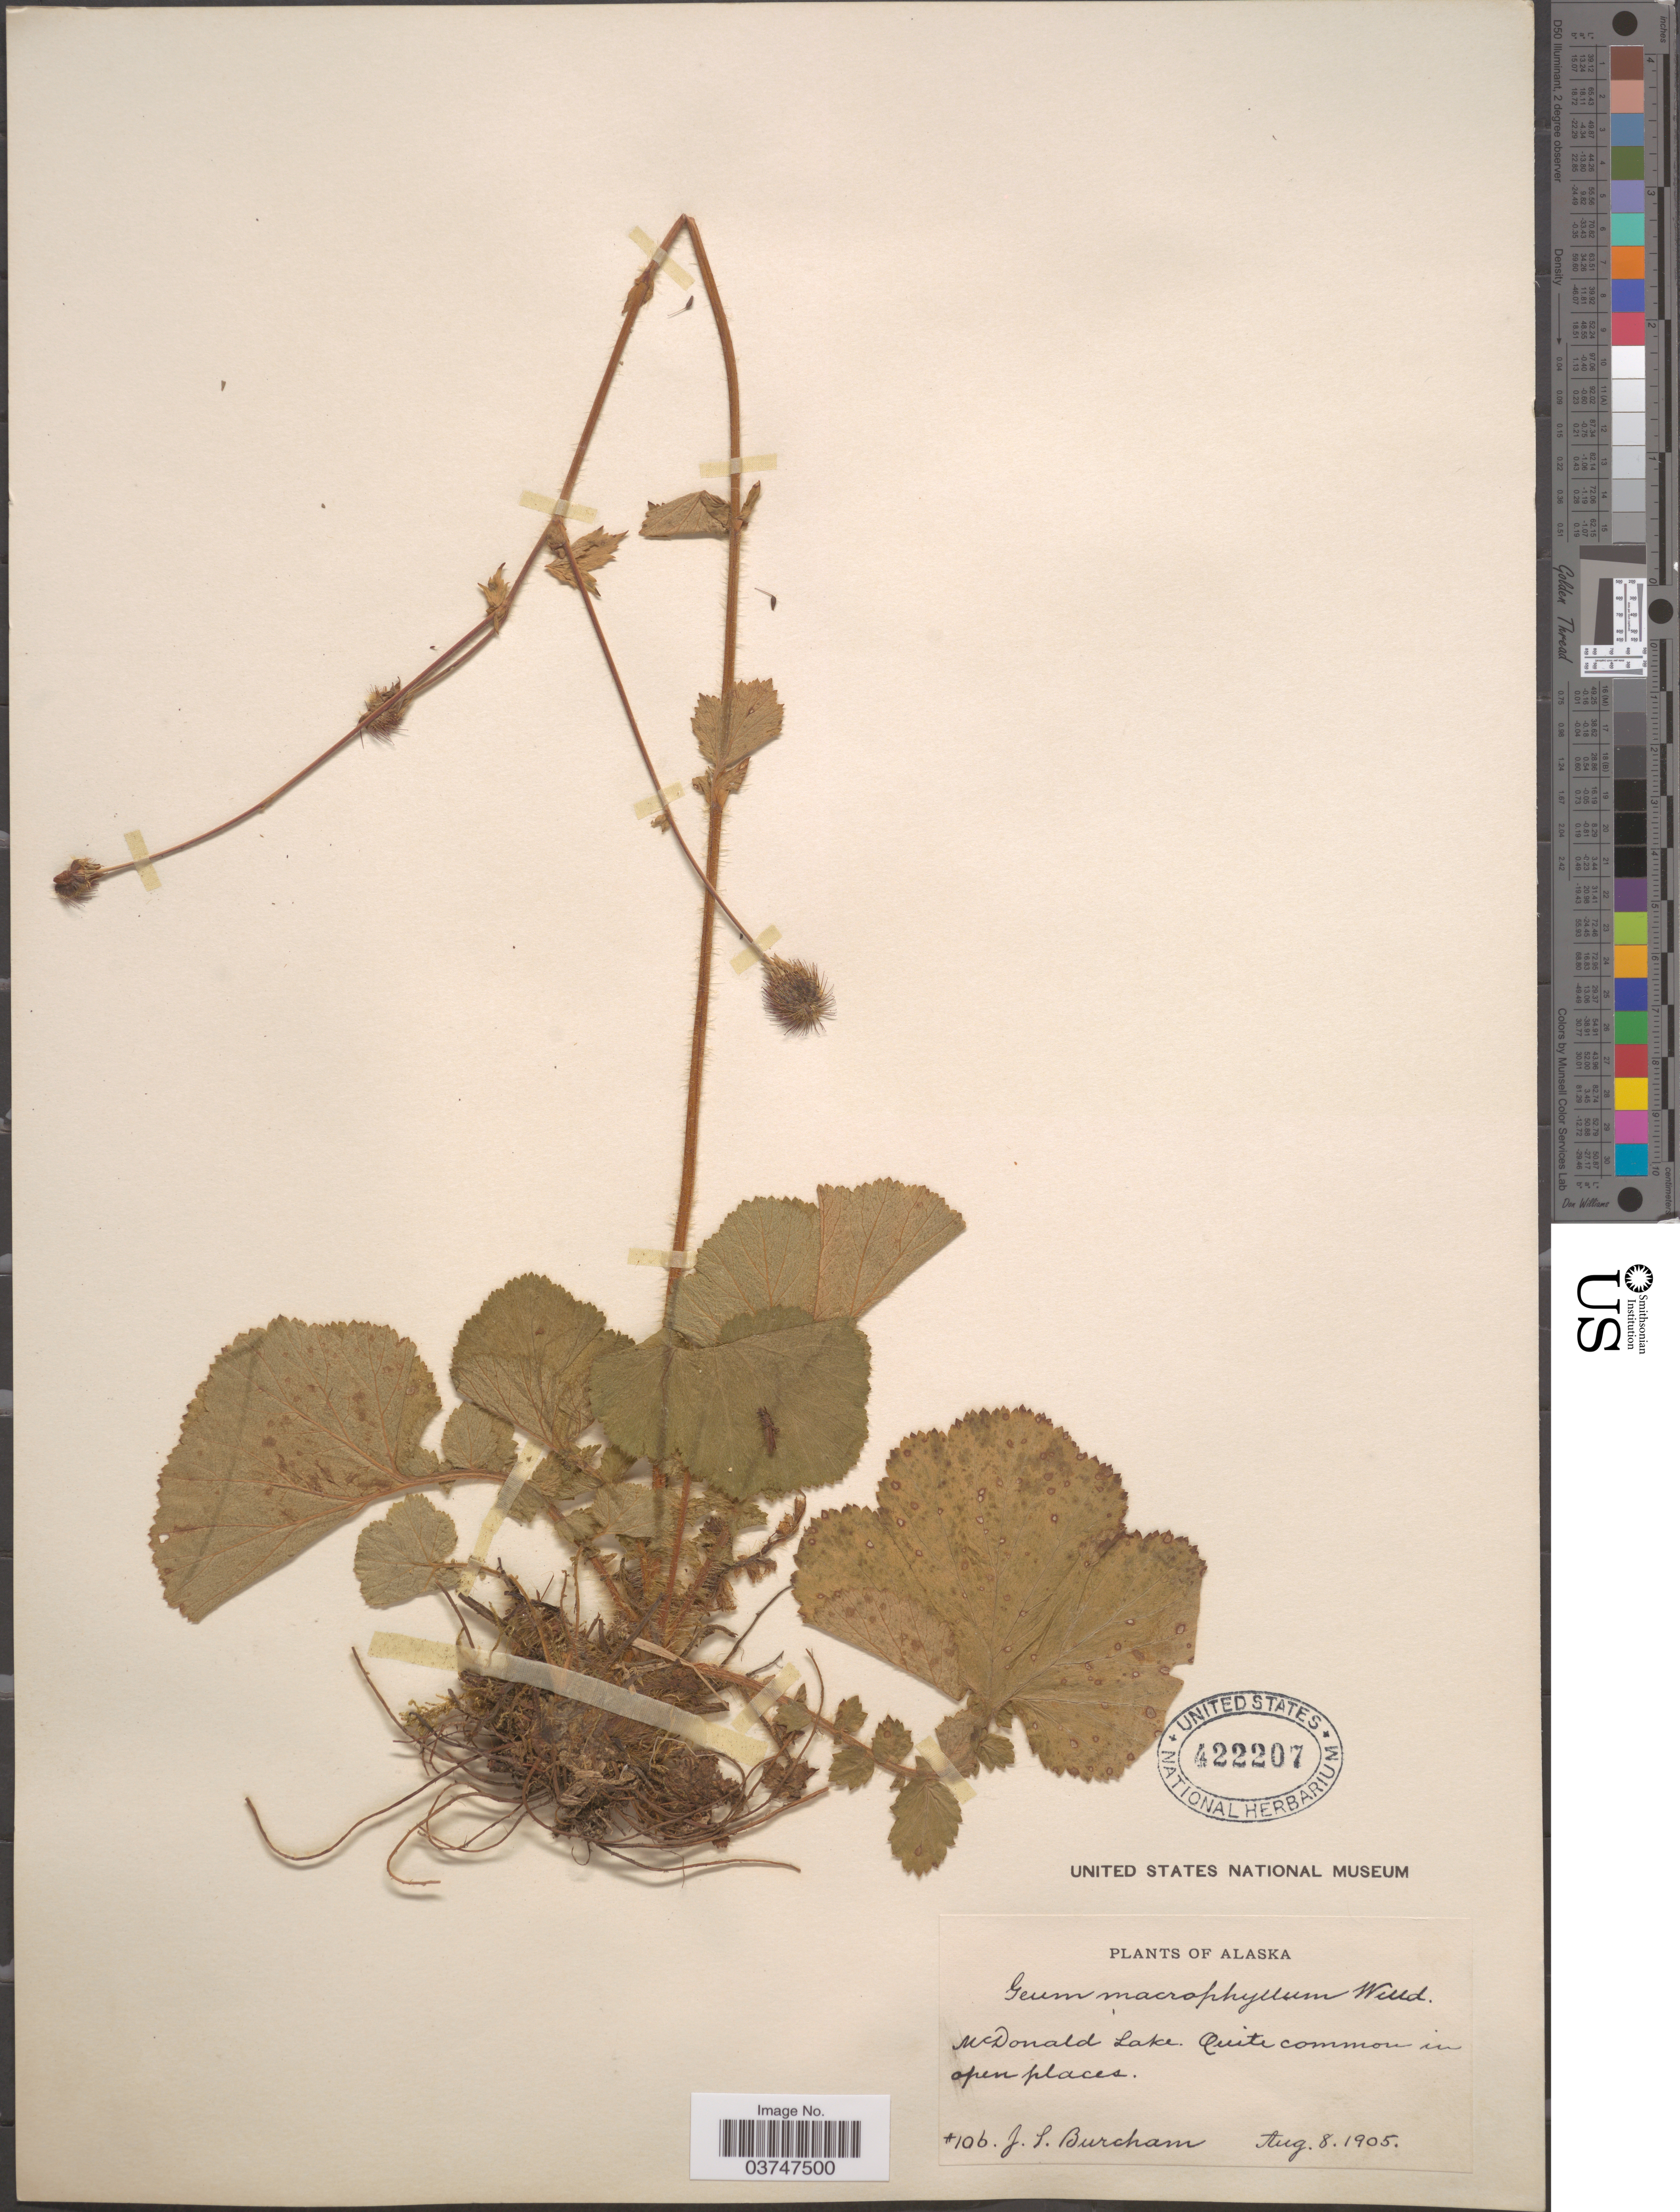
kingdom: Plantae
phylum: Tracheophyta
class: Magnoliopsida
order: Rosales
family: Rosaceae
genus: Geum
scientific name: Geum macrophyllum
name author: Willd.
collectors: J. Burcham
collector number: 106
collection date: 1905-08-08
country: United States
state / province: Alaska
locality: McDonald Lake.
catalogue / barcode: US 422207